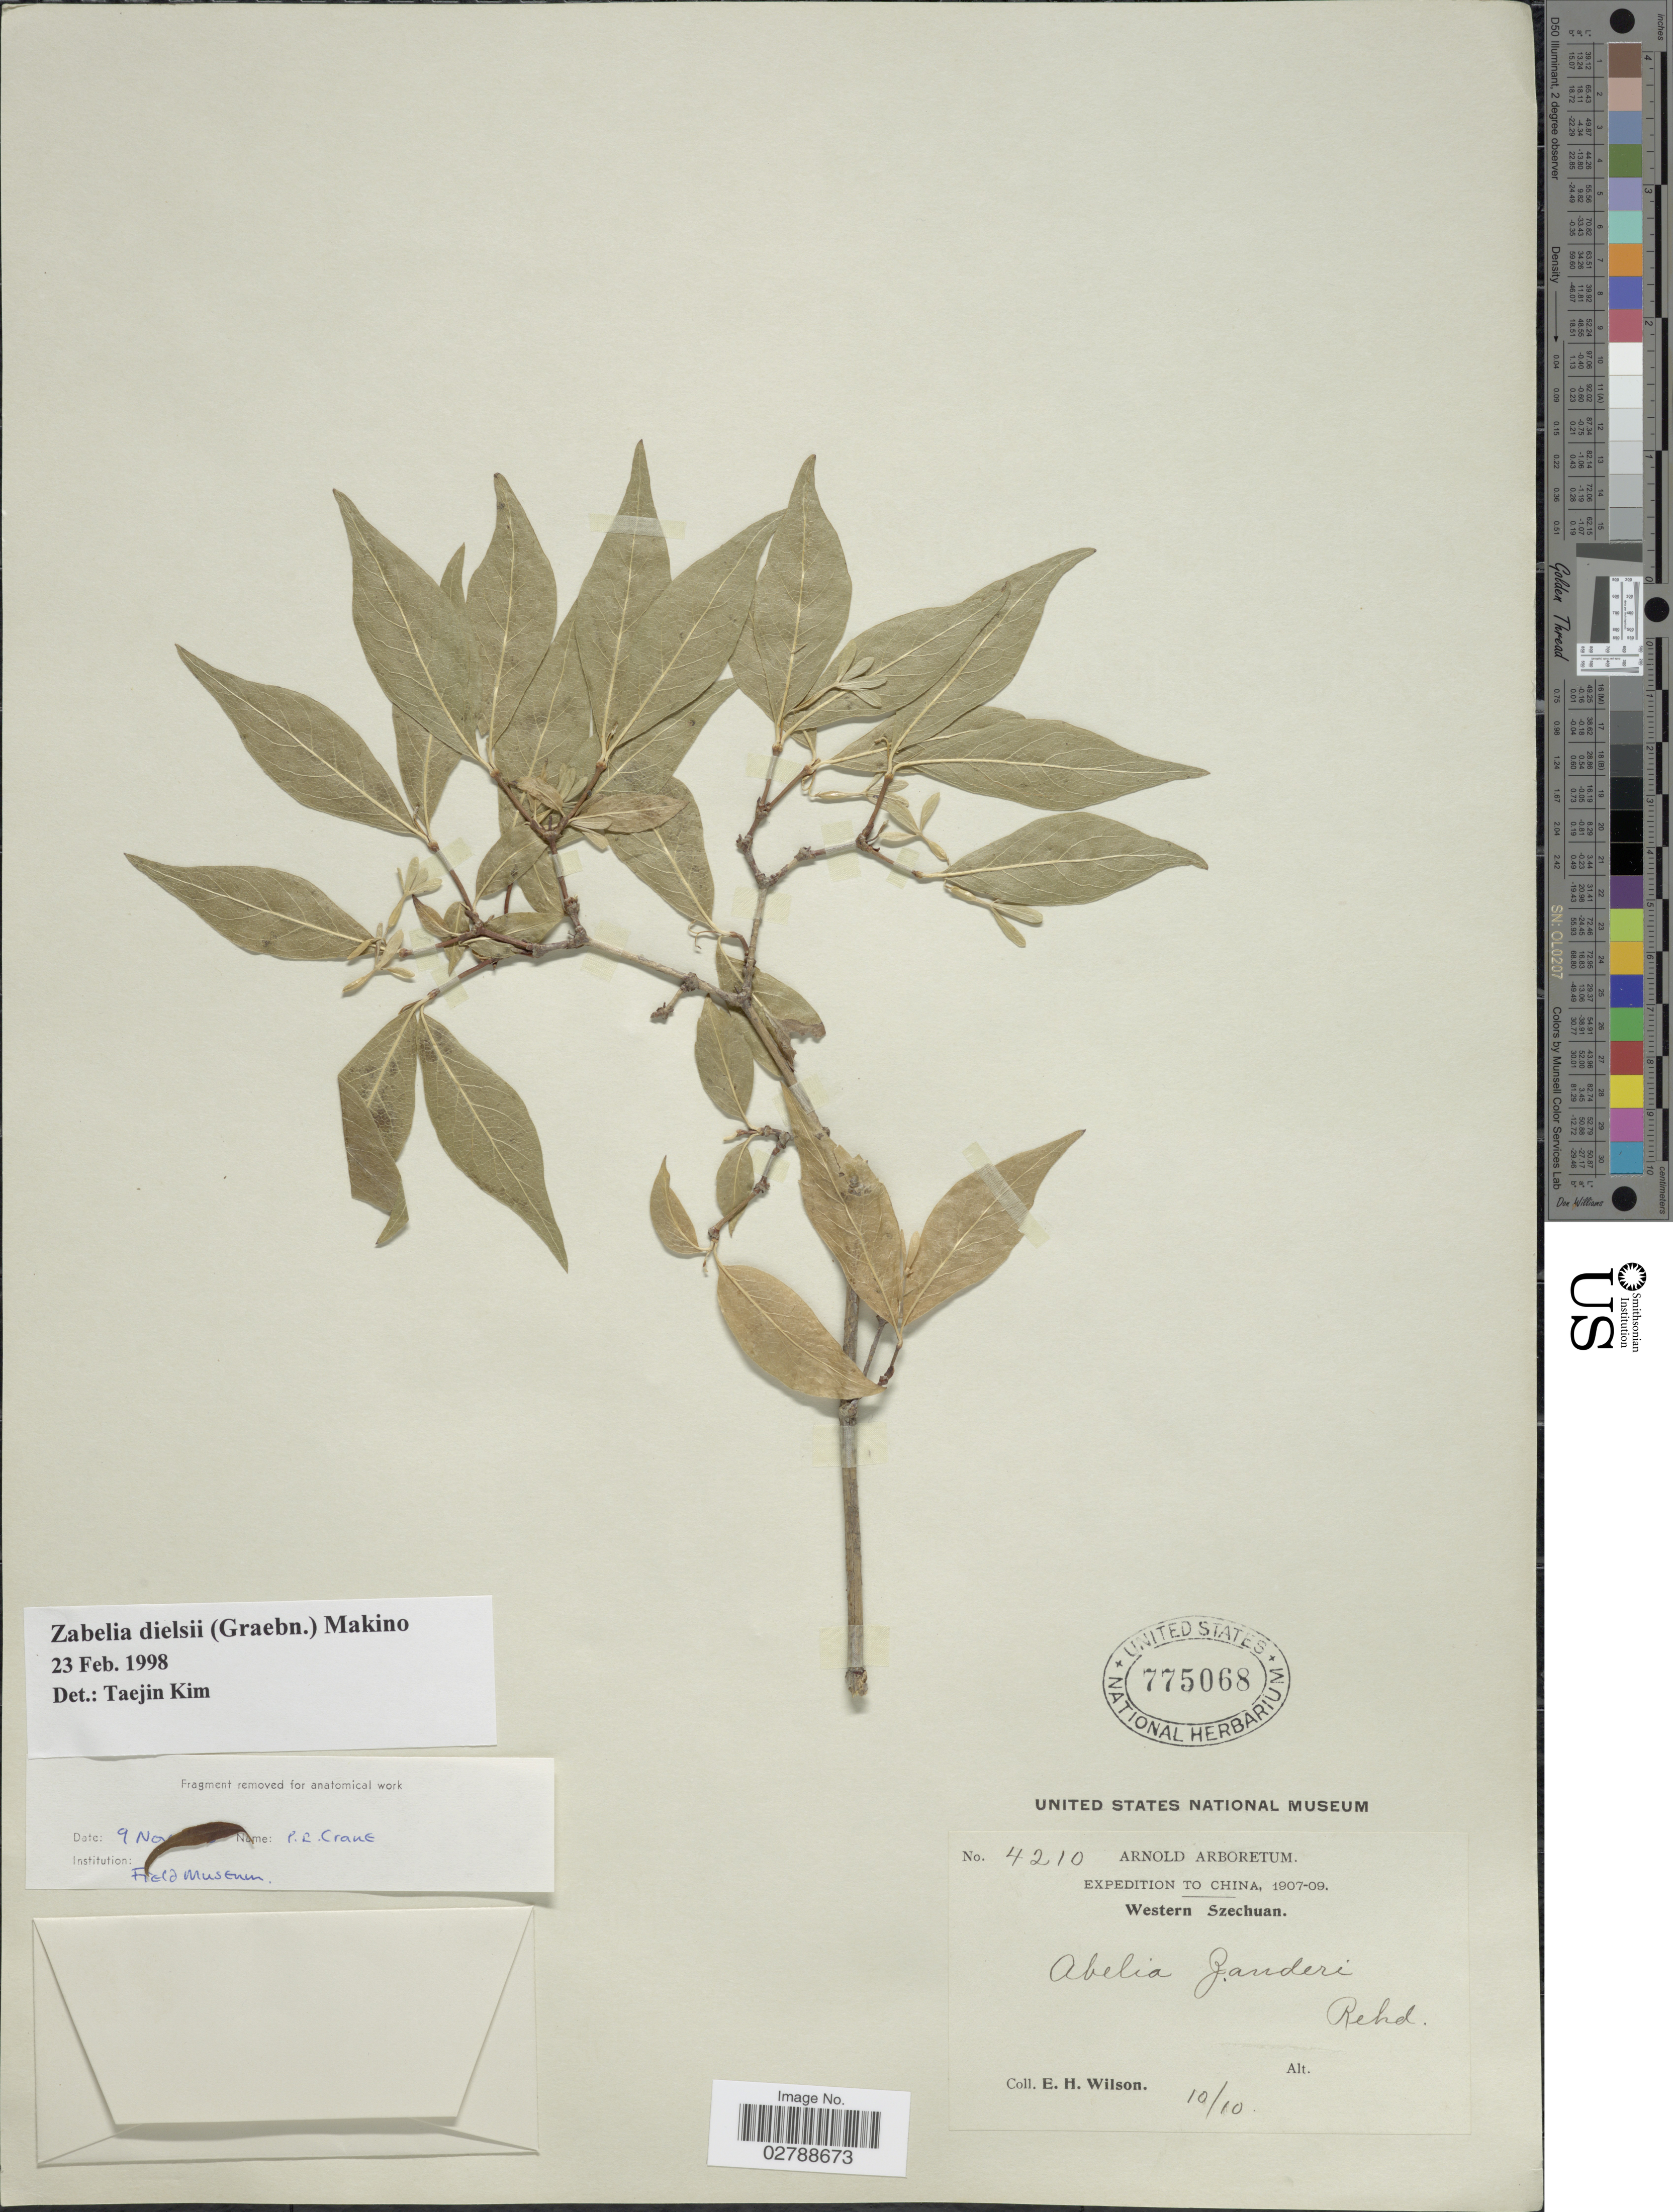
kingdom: Plantae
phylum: Tracheophyta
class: Magnoliopsida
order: Dipsacales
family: Caprifoliaceae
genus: Zabelia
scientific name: Zabelia dielsii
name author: (Graebn.) Makino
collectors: E. Wilson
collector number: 4210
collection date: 1910-10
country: China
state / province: Sichuan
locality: Western Szechuan.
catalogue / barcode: US 775068